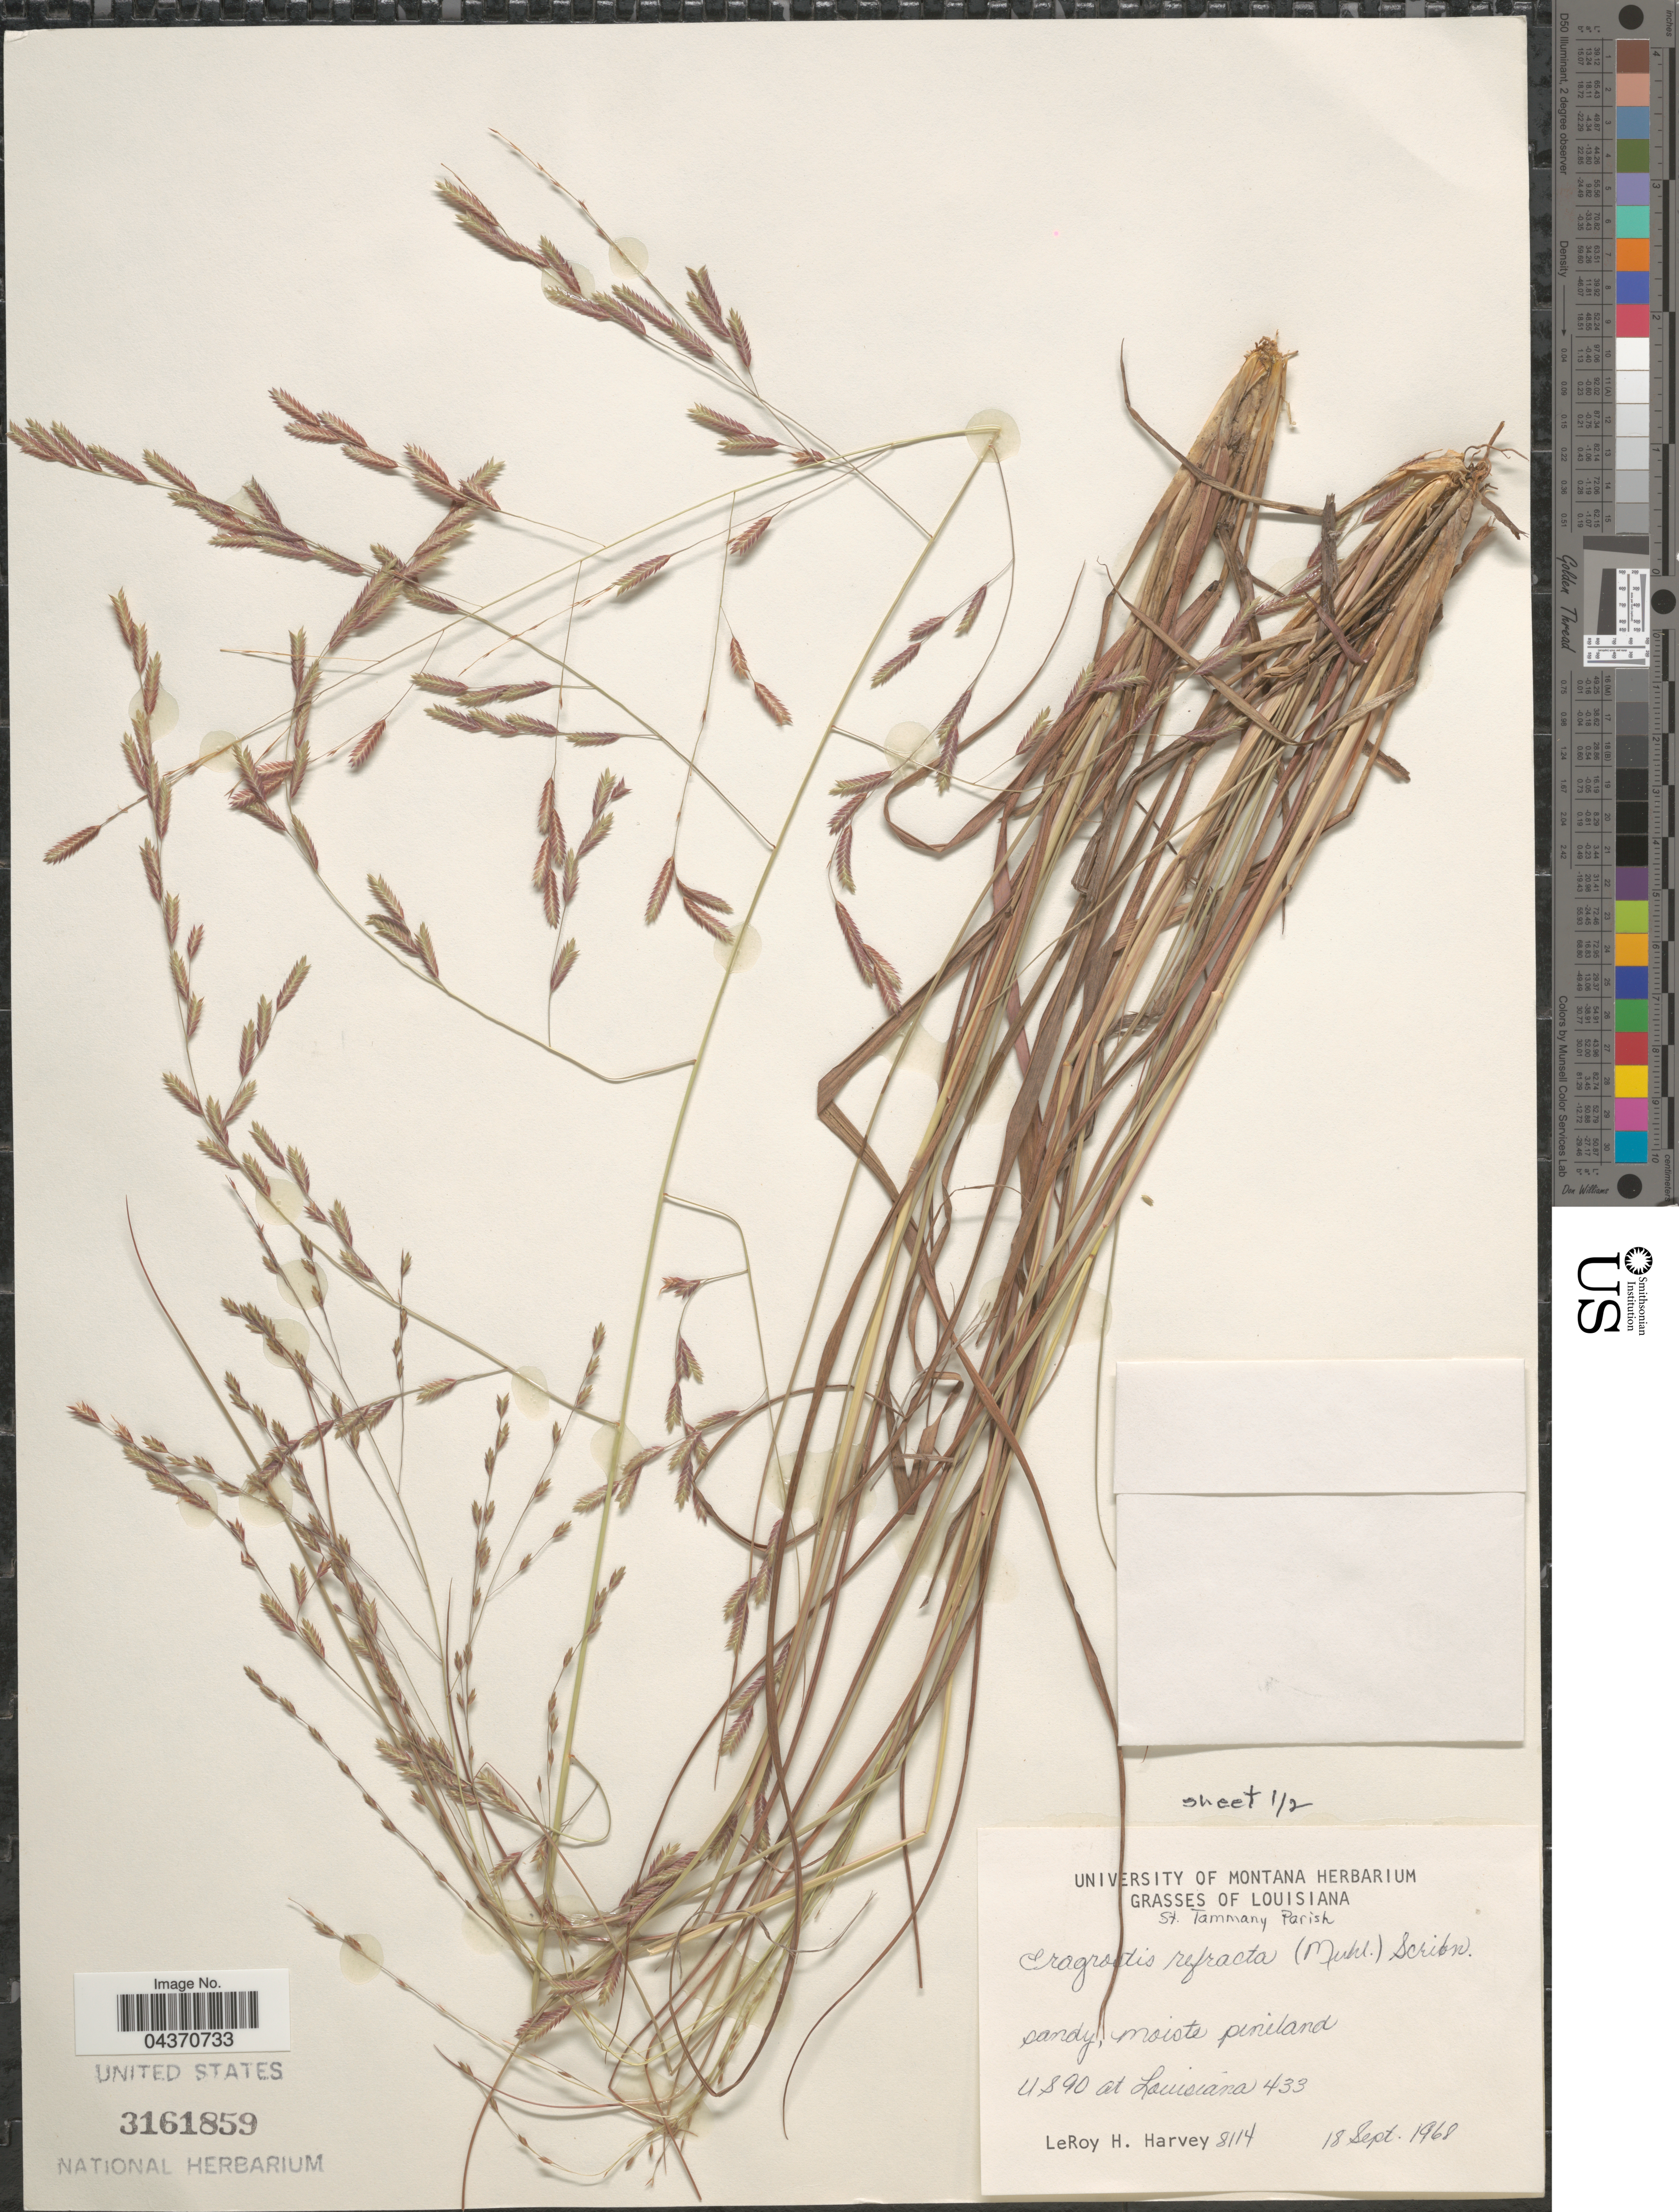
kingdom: Plantae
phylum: Tracheophyta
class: Liliopsida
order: Poales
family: Poaceae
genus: Eragrostis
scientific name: Eragrostis refracta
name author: (Muhl.) Scribn.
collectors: L. H. Harvey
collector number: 8114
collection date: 1968-09-18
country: United States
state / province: Louisiana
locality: St. Tammany Parish. Sandy, moist pineland. US90 at Louisiana 433.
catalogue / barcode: US 3161859